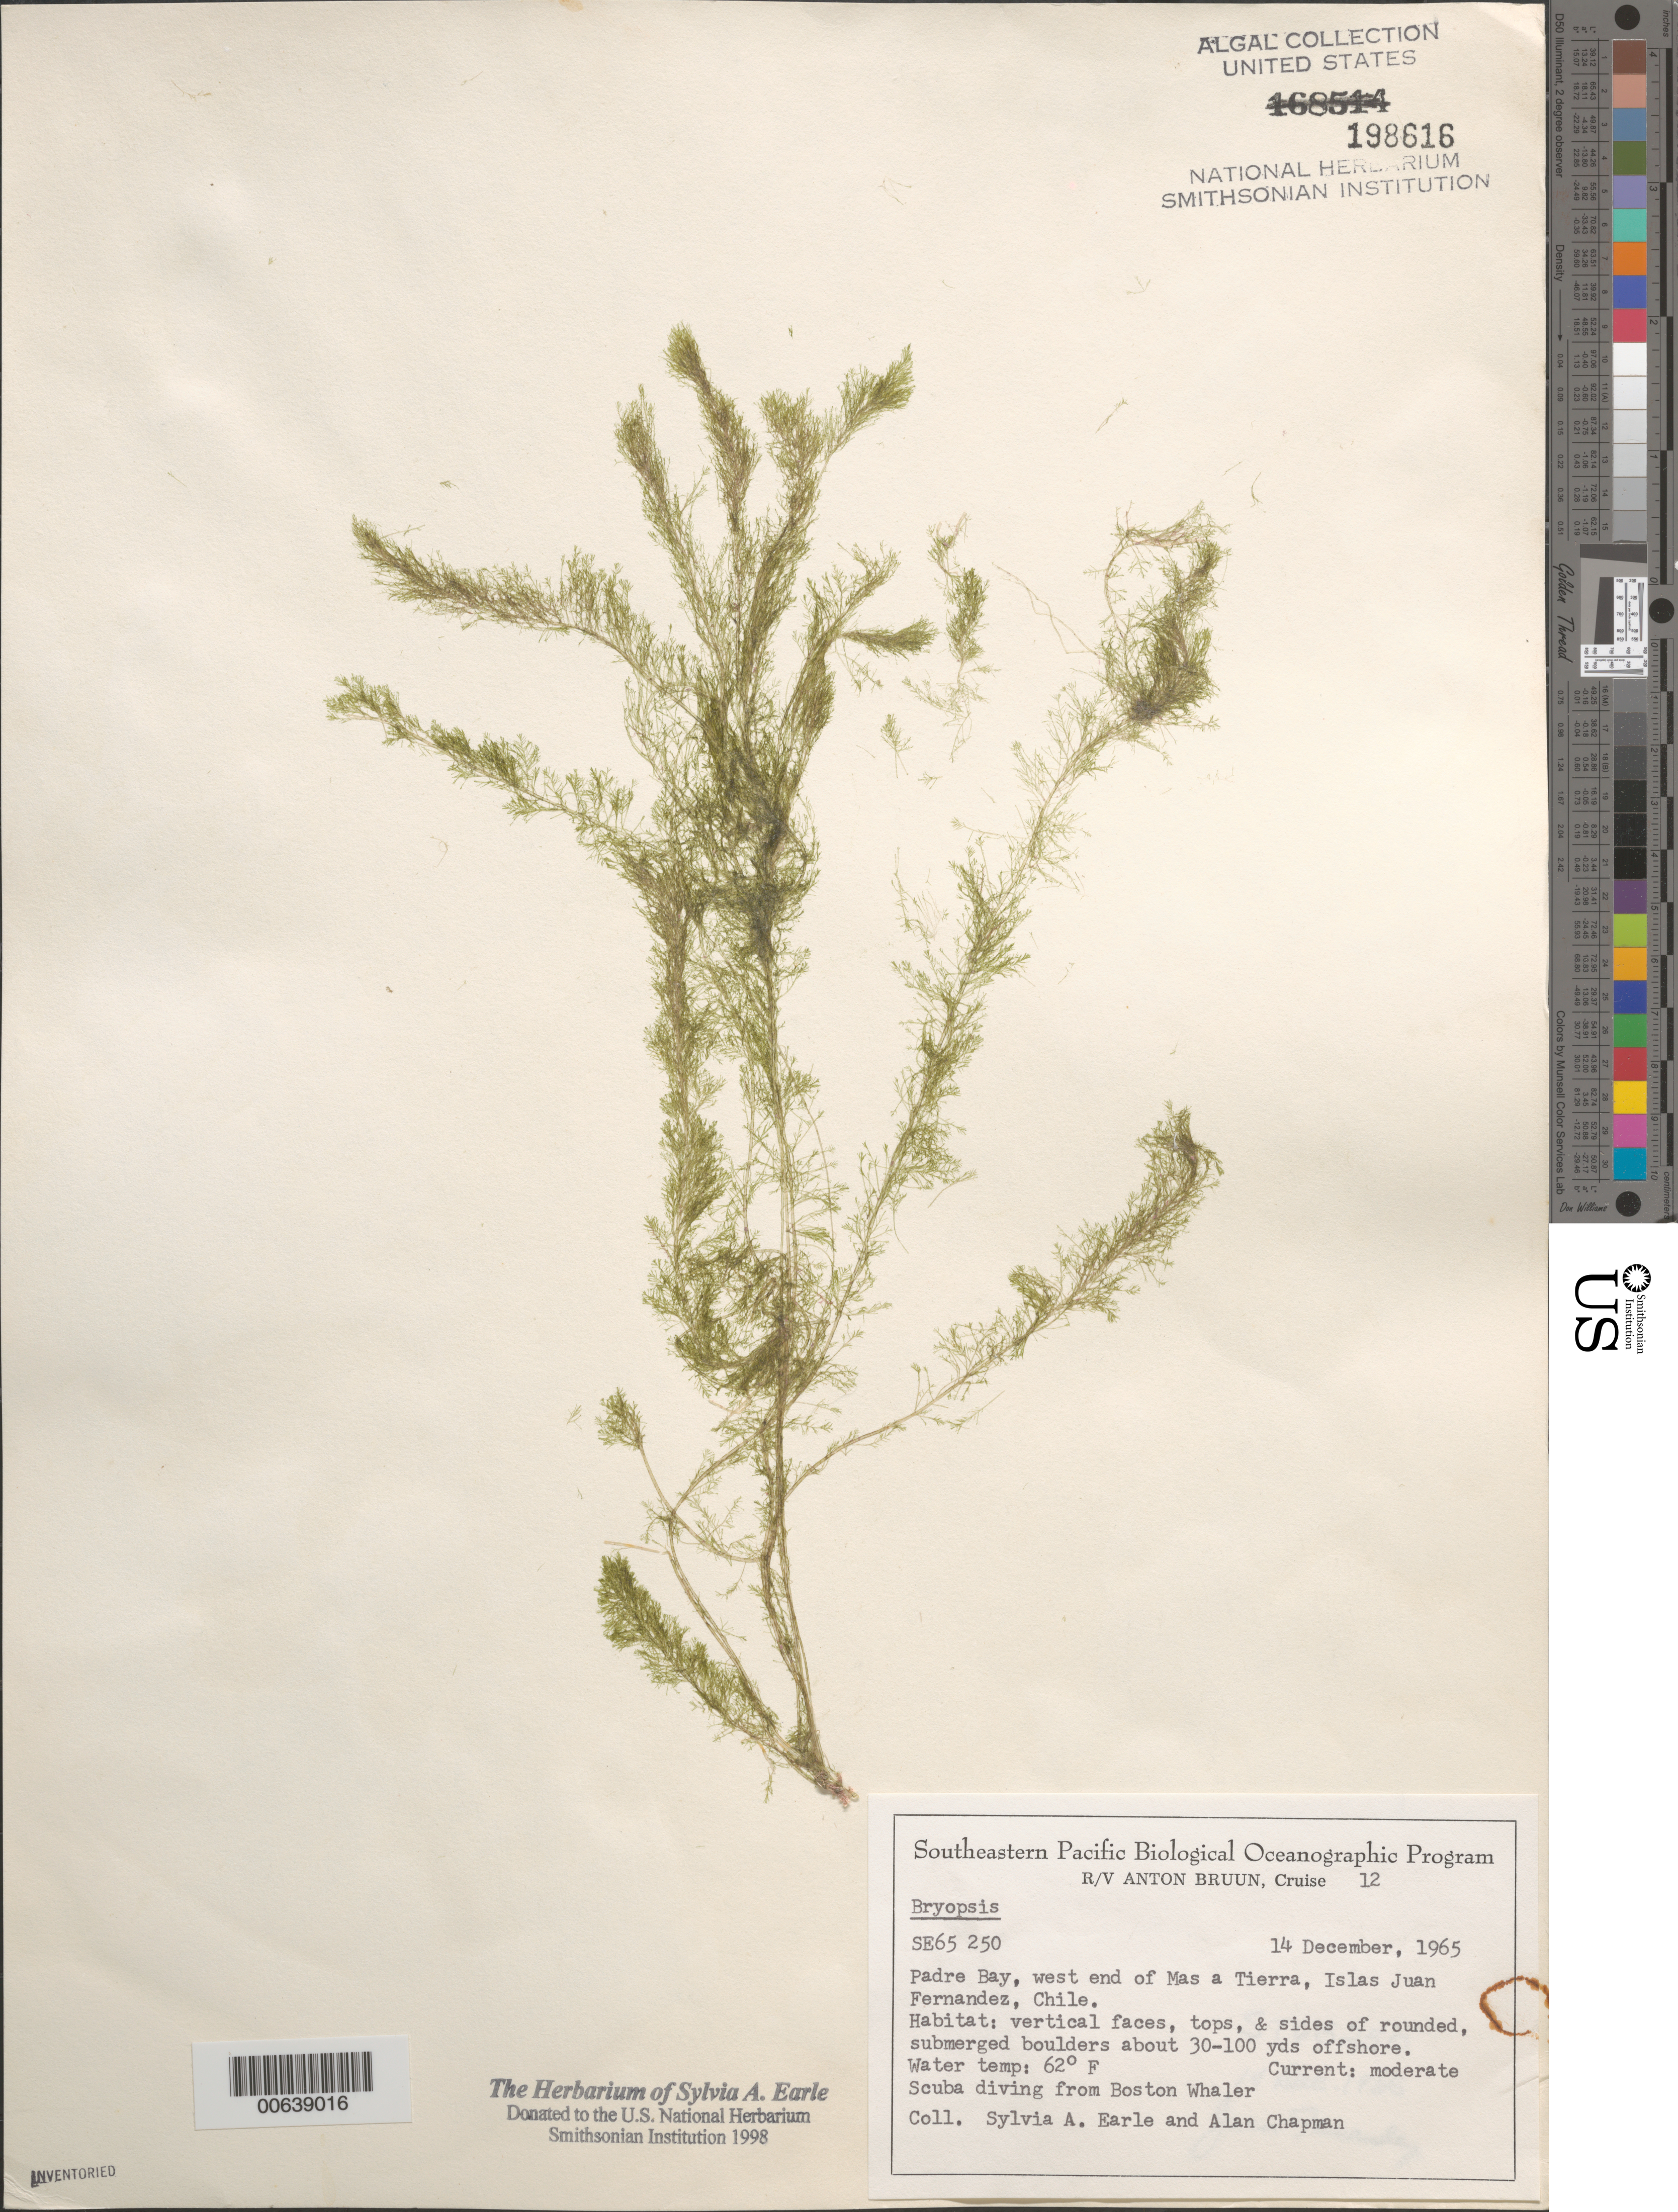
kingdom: Plantae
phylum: Chlorophyta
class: Ulvophyceae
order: Bryopsidales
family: Bryopsidaceae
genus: Bryopsis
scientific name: Bryopsis sp.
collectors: S. A. Earle & A. Chapman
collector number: SE 65250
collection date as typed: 14 Dec 1965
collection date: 1965-12-14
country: Chile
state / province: Valparaíso (V)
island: Isla Más a Tierra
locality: Padre Bay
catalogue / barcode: US 198616